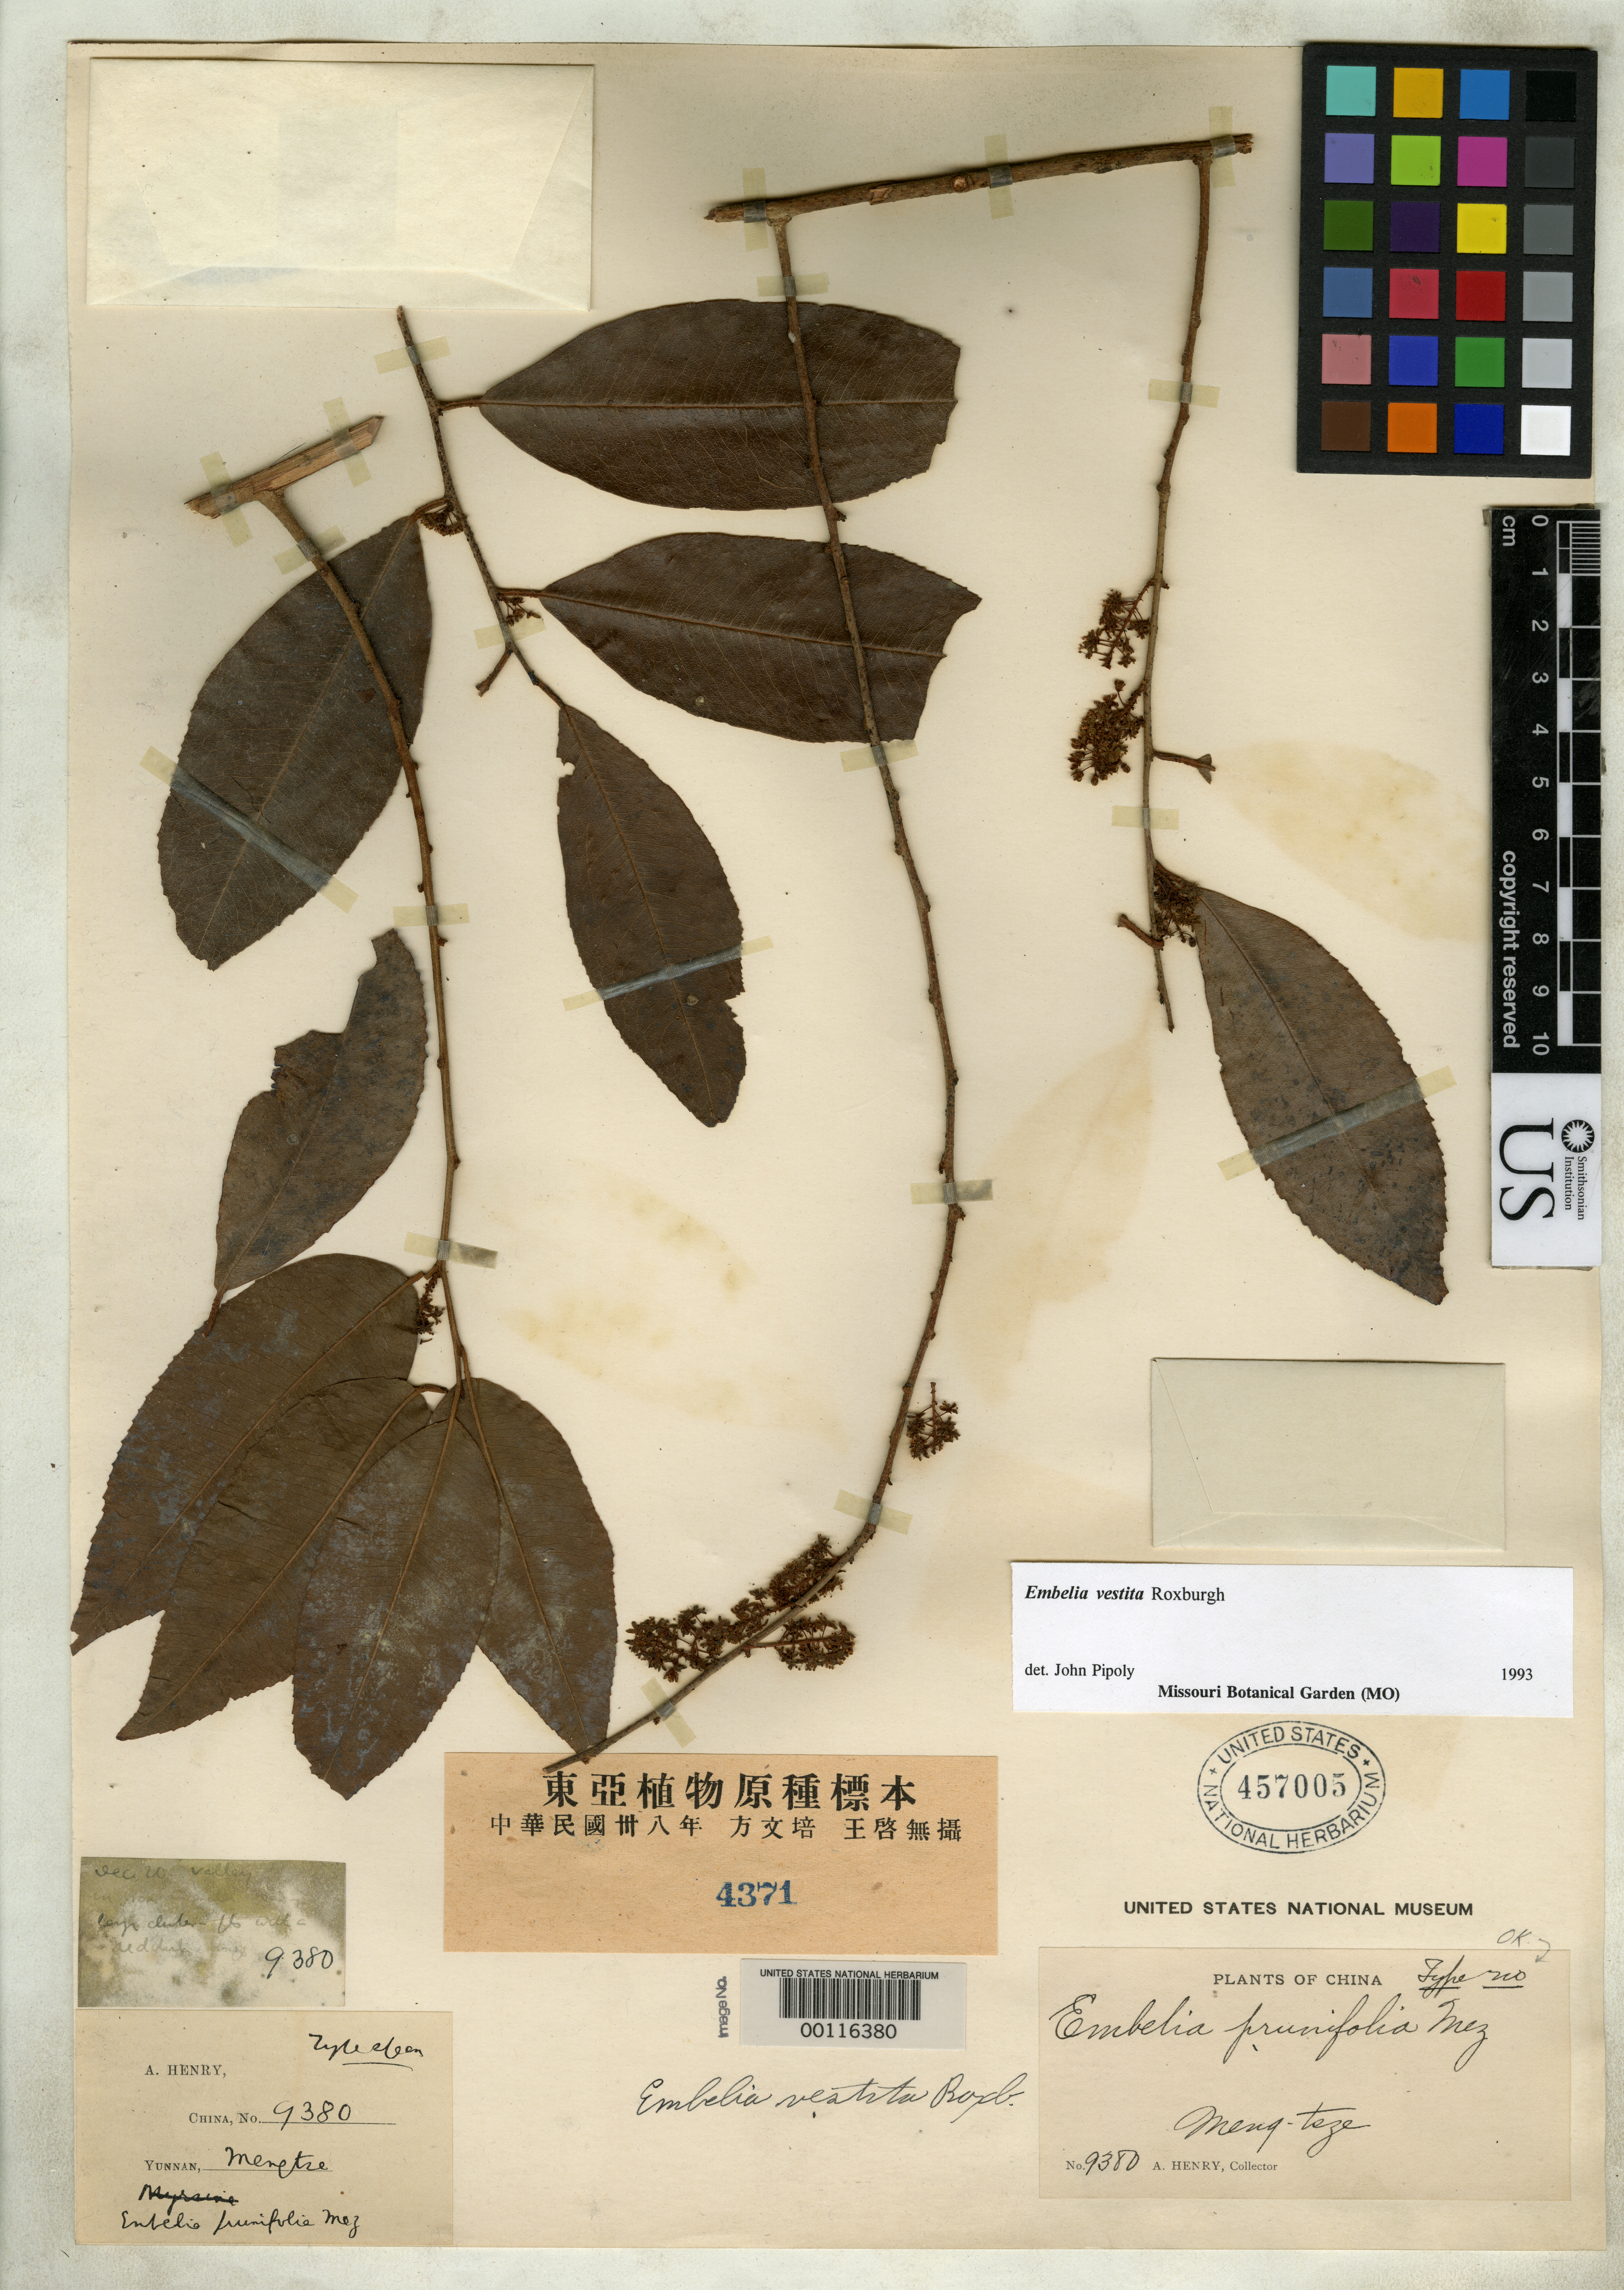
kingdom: Plantae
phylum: Tracheophyta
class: Magnoliopsida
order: Ericales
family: Primulaceae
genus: Embelia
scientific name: Embelia prunifolia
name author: Mez in Engl.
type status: Type Collection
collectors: A. Henry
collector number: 9380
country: China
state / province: Yunnan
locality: Meng-tse.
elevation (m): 1700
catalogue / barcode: US 457005